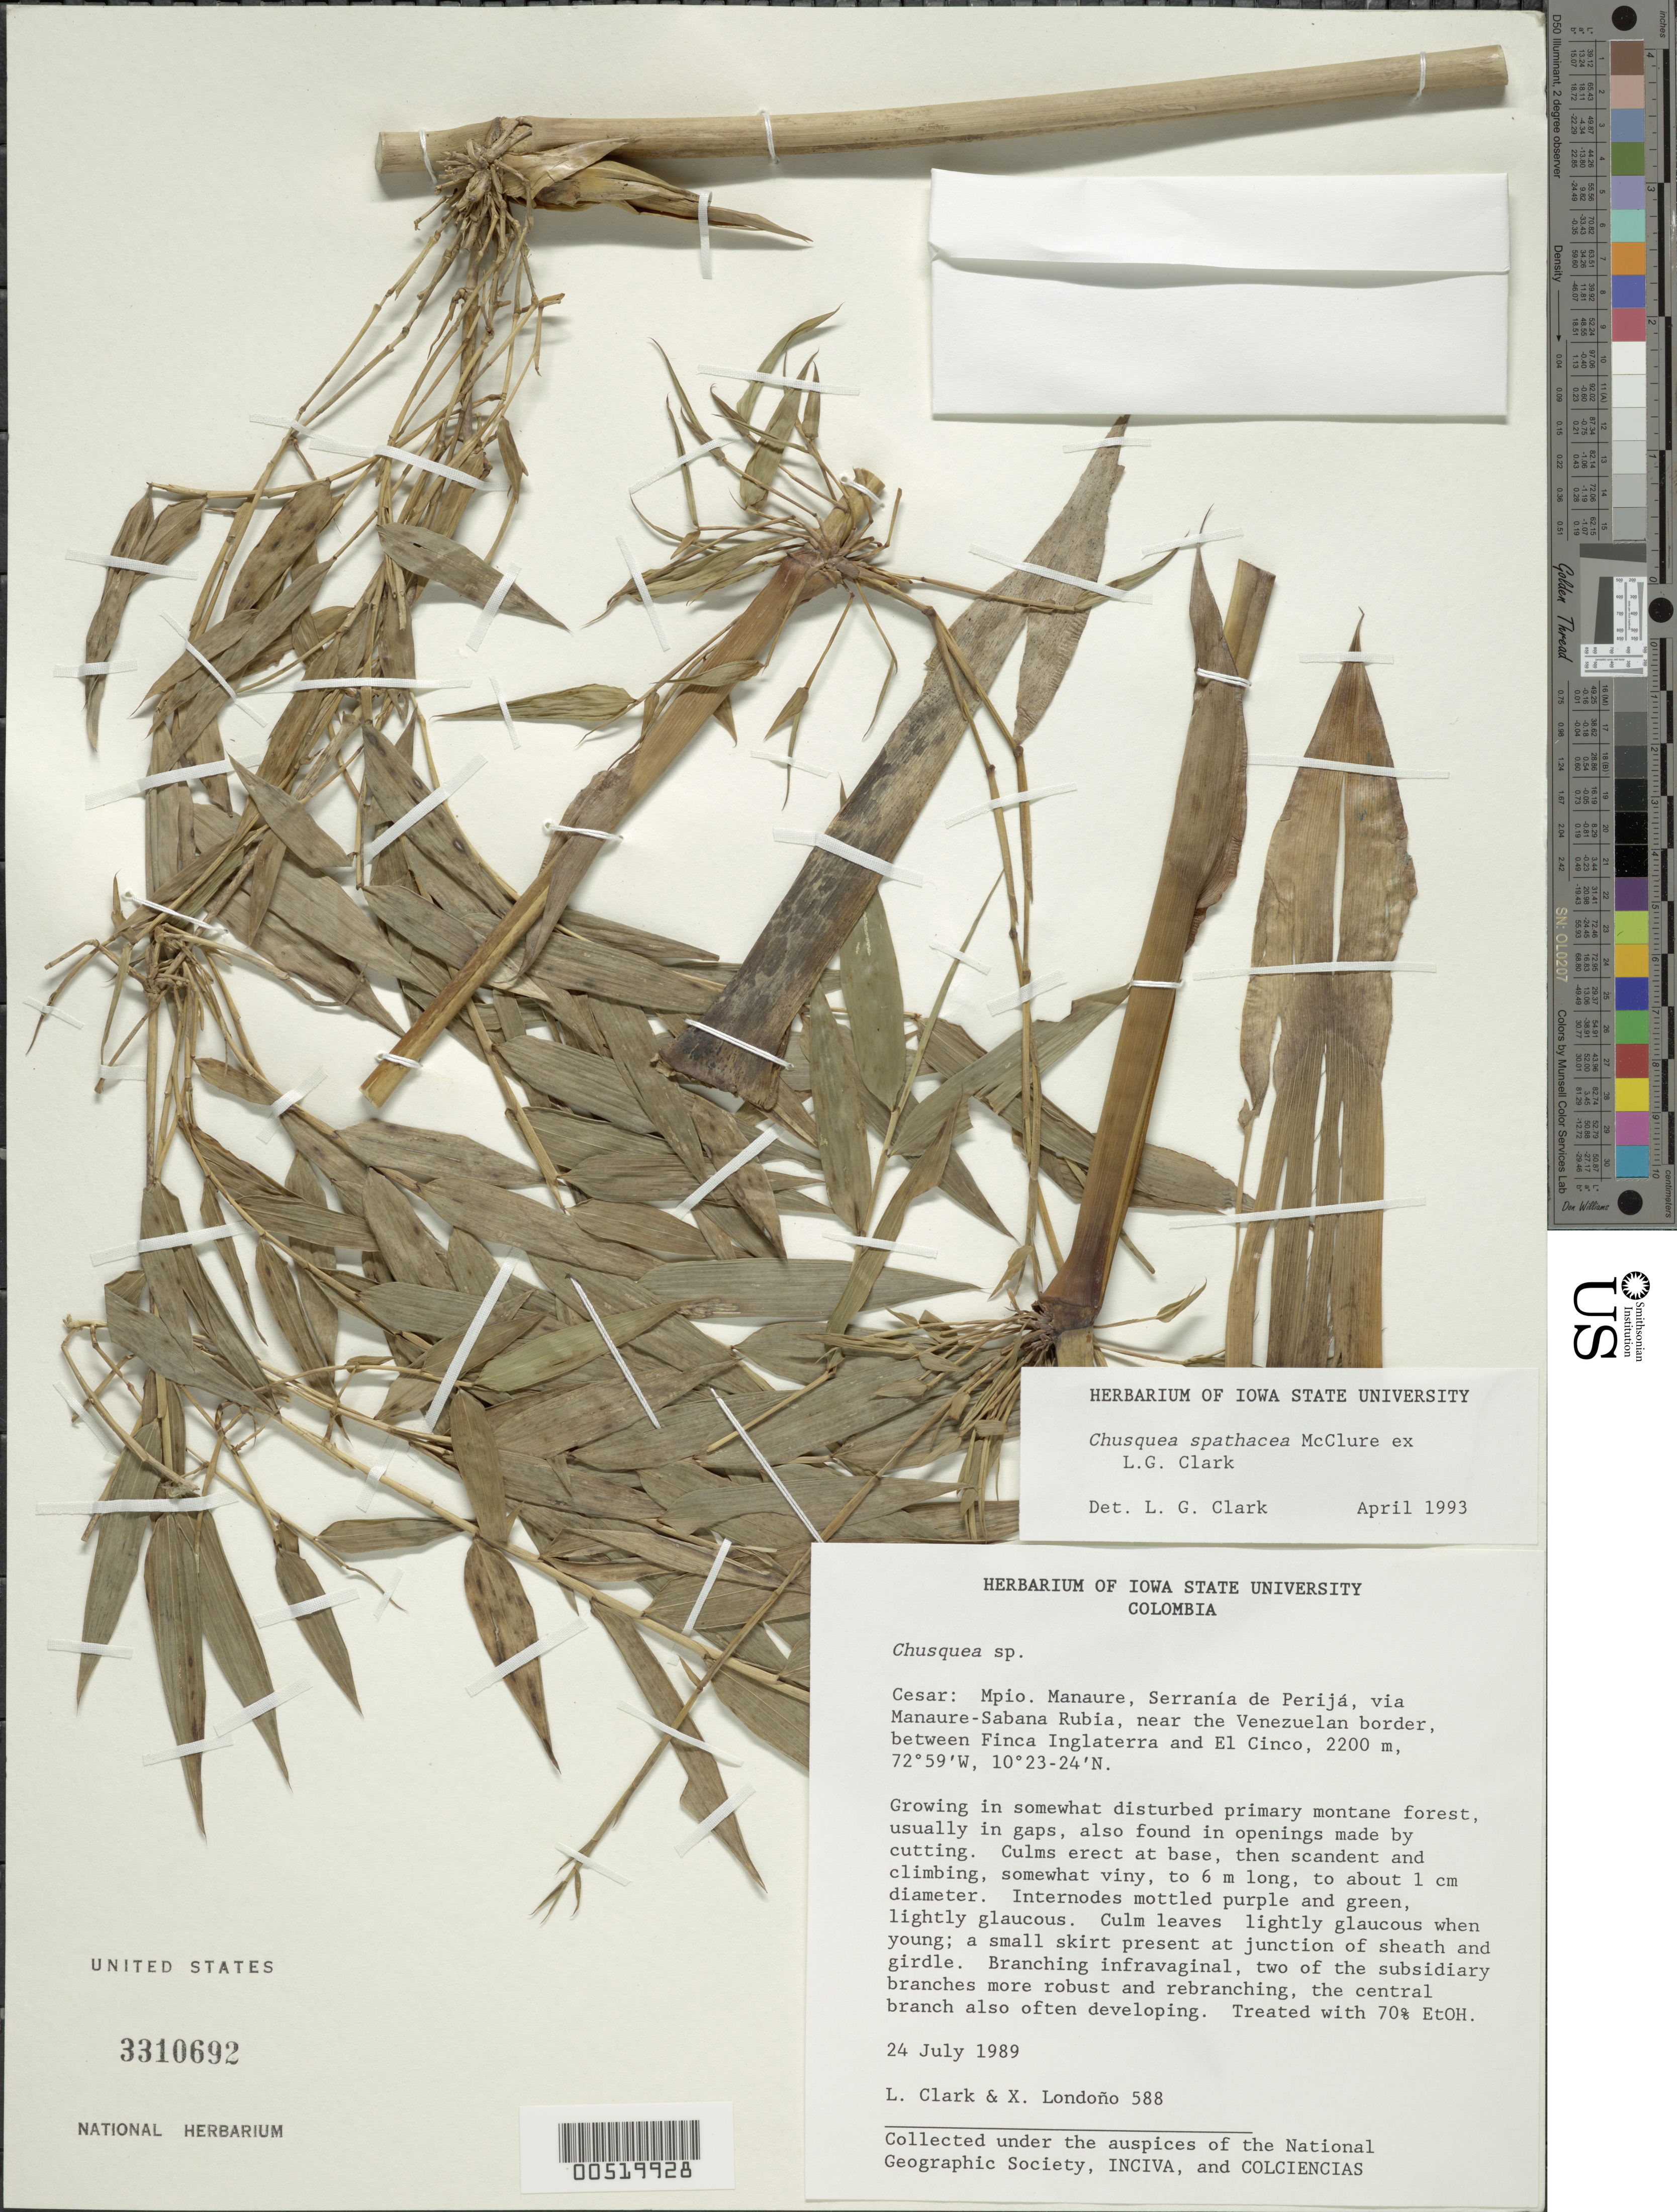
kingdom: Plantae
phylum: Tracheophyta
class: Liliopsida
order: Poales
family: Poaceae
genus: Chusquea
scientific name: Chusquea spathacea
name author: L.G. Clark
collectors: L. G. Clark & X. Londoño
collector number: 588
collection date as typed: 24 Jul 1989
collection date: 1989-07-24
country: Colombia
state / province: César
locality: Manaure Mun. (?), Serrania de Perija, Manaure-Sabana Rubia, near Venezuelan border, between Finca Inglaterra and El Cinco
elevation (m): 2200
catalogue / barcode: US 3310692